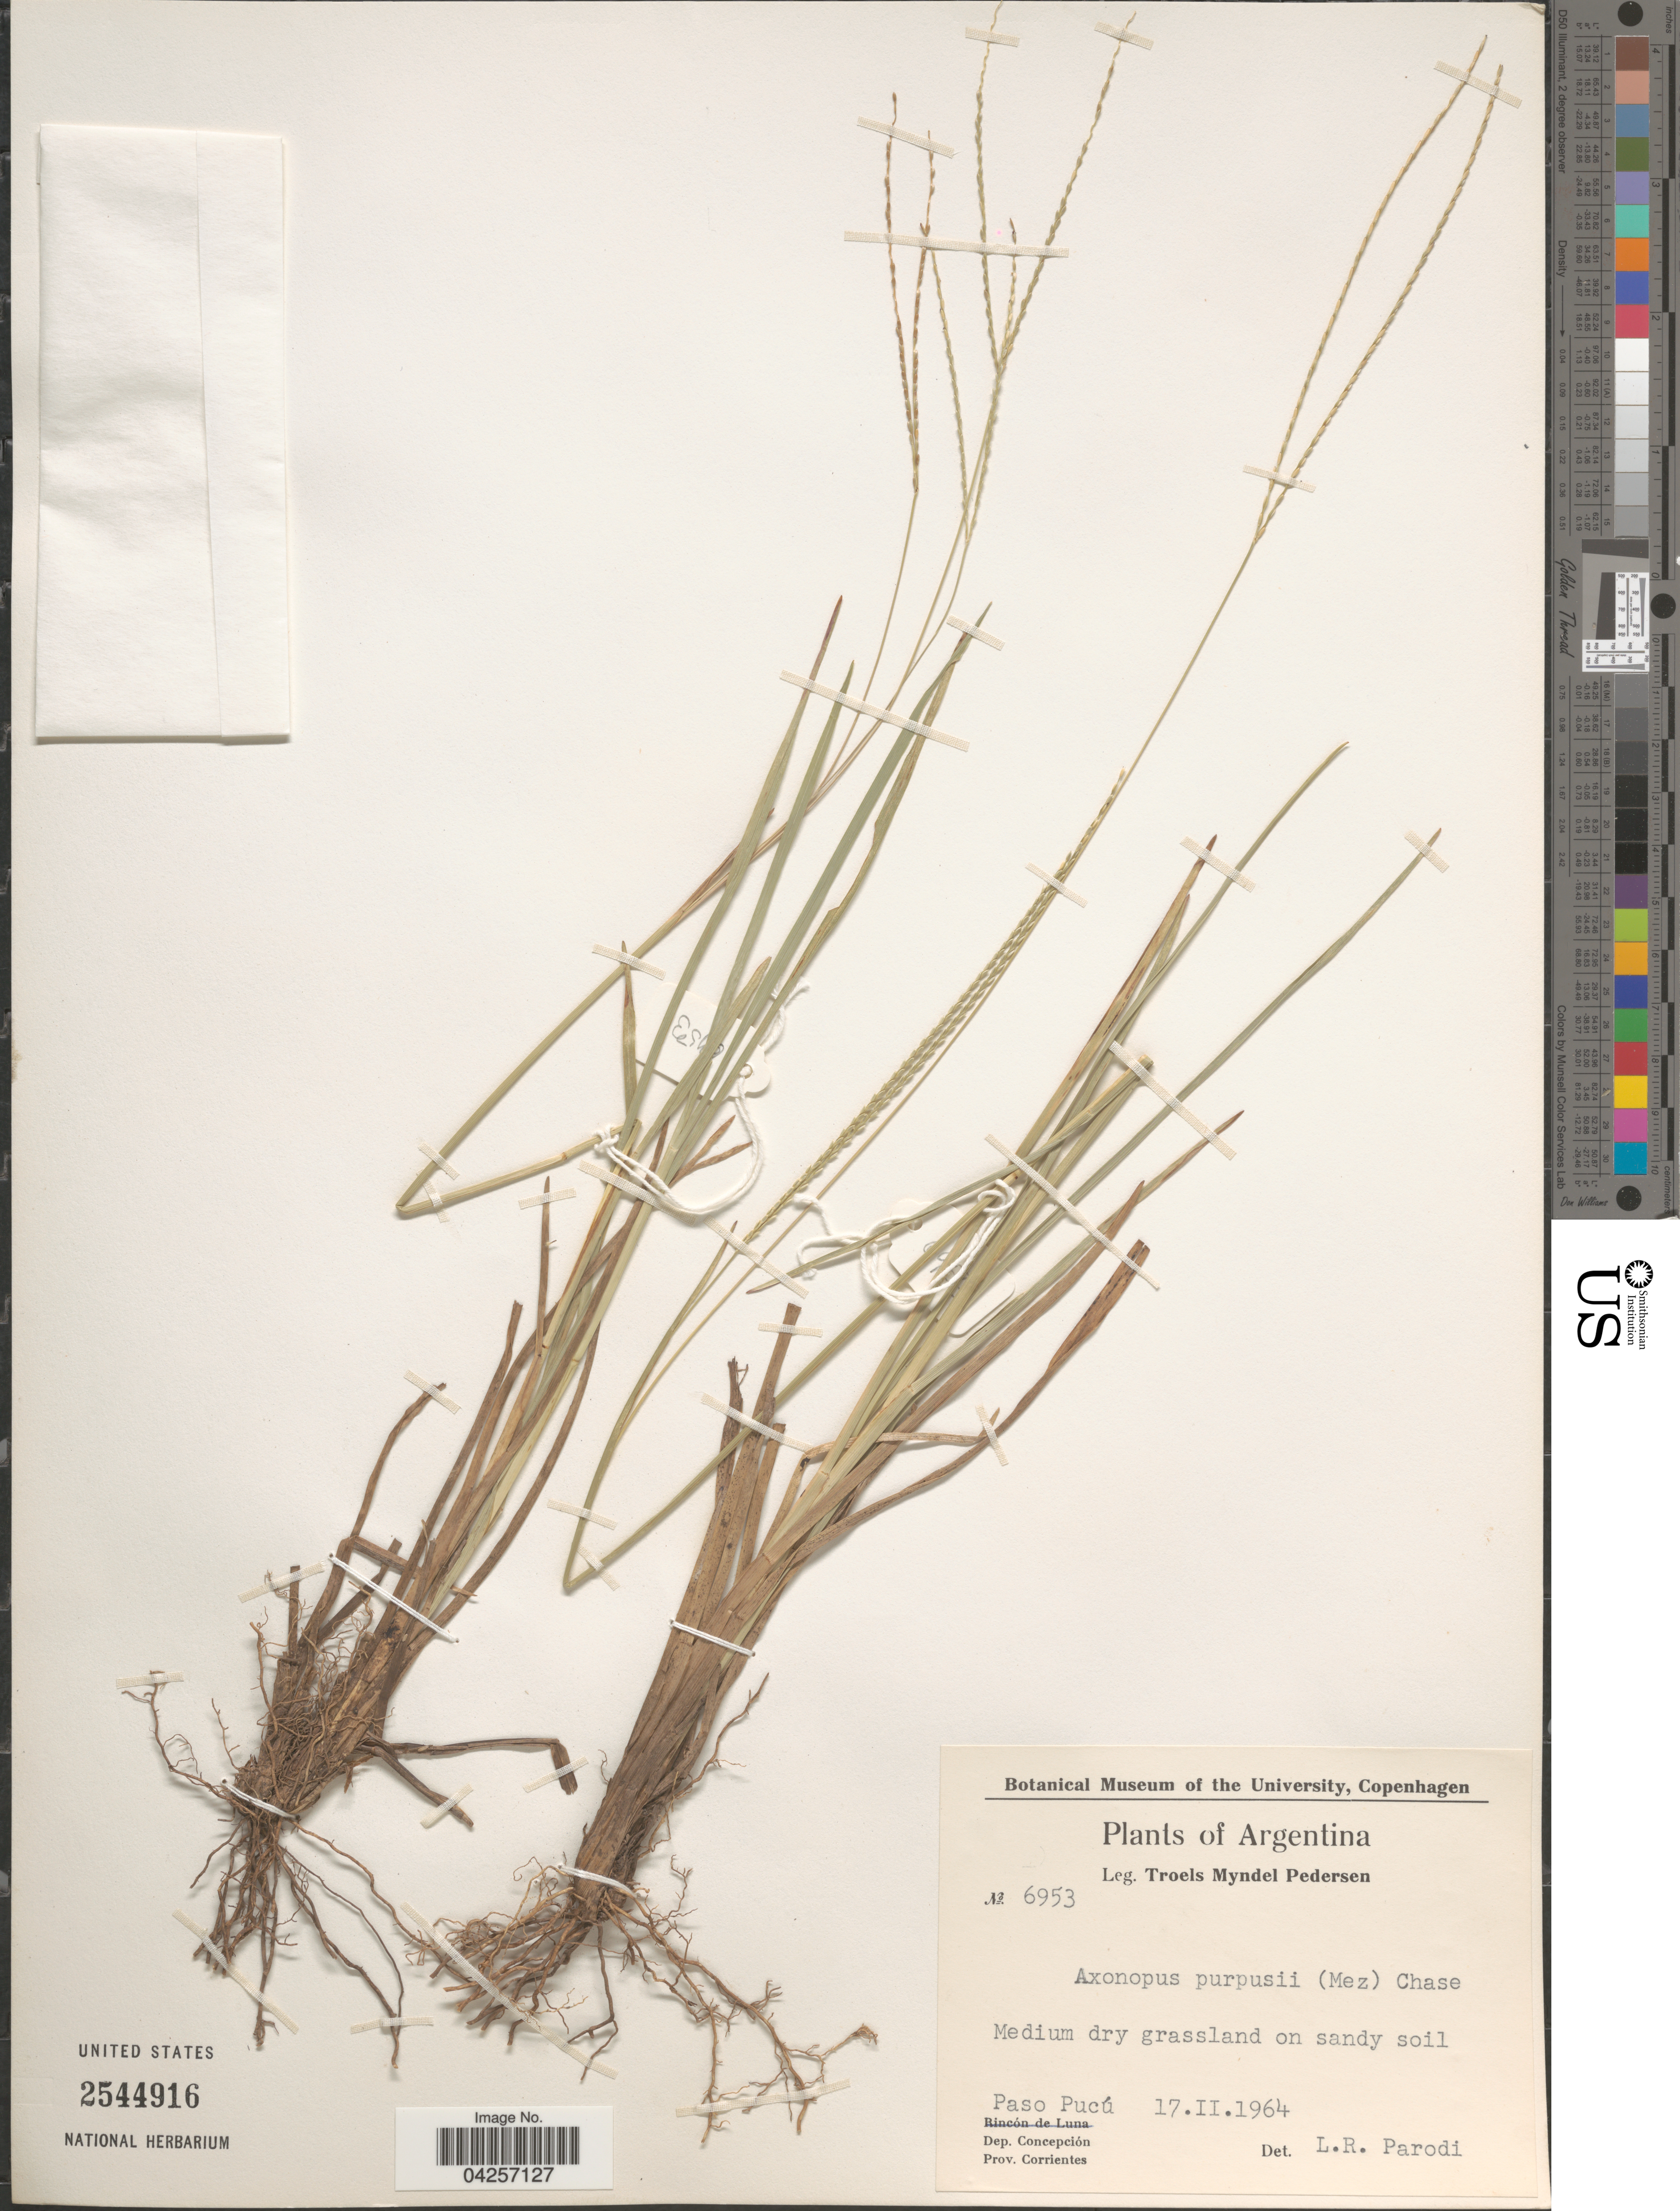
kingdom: Plantae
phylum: Tracheophyta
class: Liliopsida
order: Poales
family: Poaceae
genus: Axonopus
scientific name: Axonopus fissifolius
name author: (Raddi) Kuhlm.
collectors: T. Pederson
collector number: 6953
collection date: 1964-02-17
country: Argentina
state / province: Corrientes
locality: Paso Pucú. Dep. Concepción.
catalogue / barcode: US 2544916